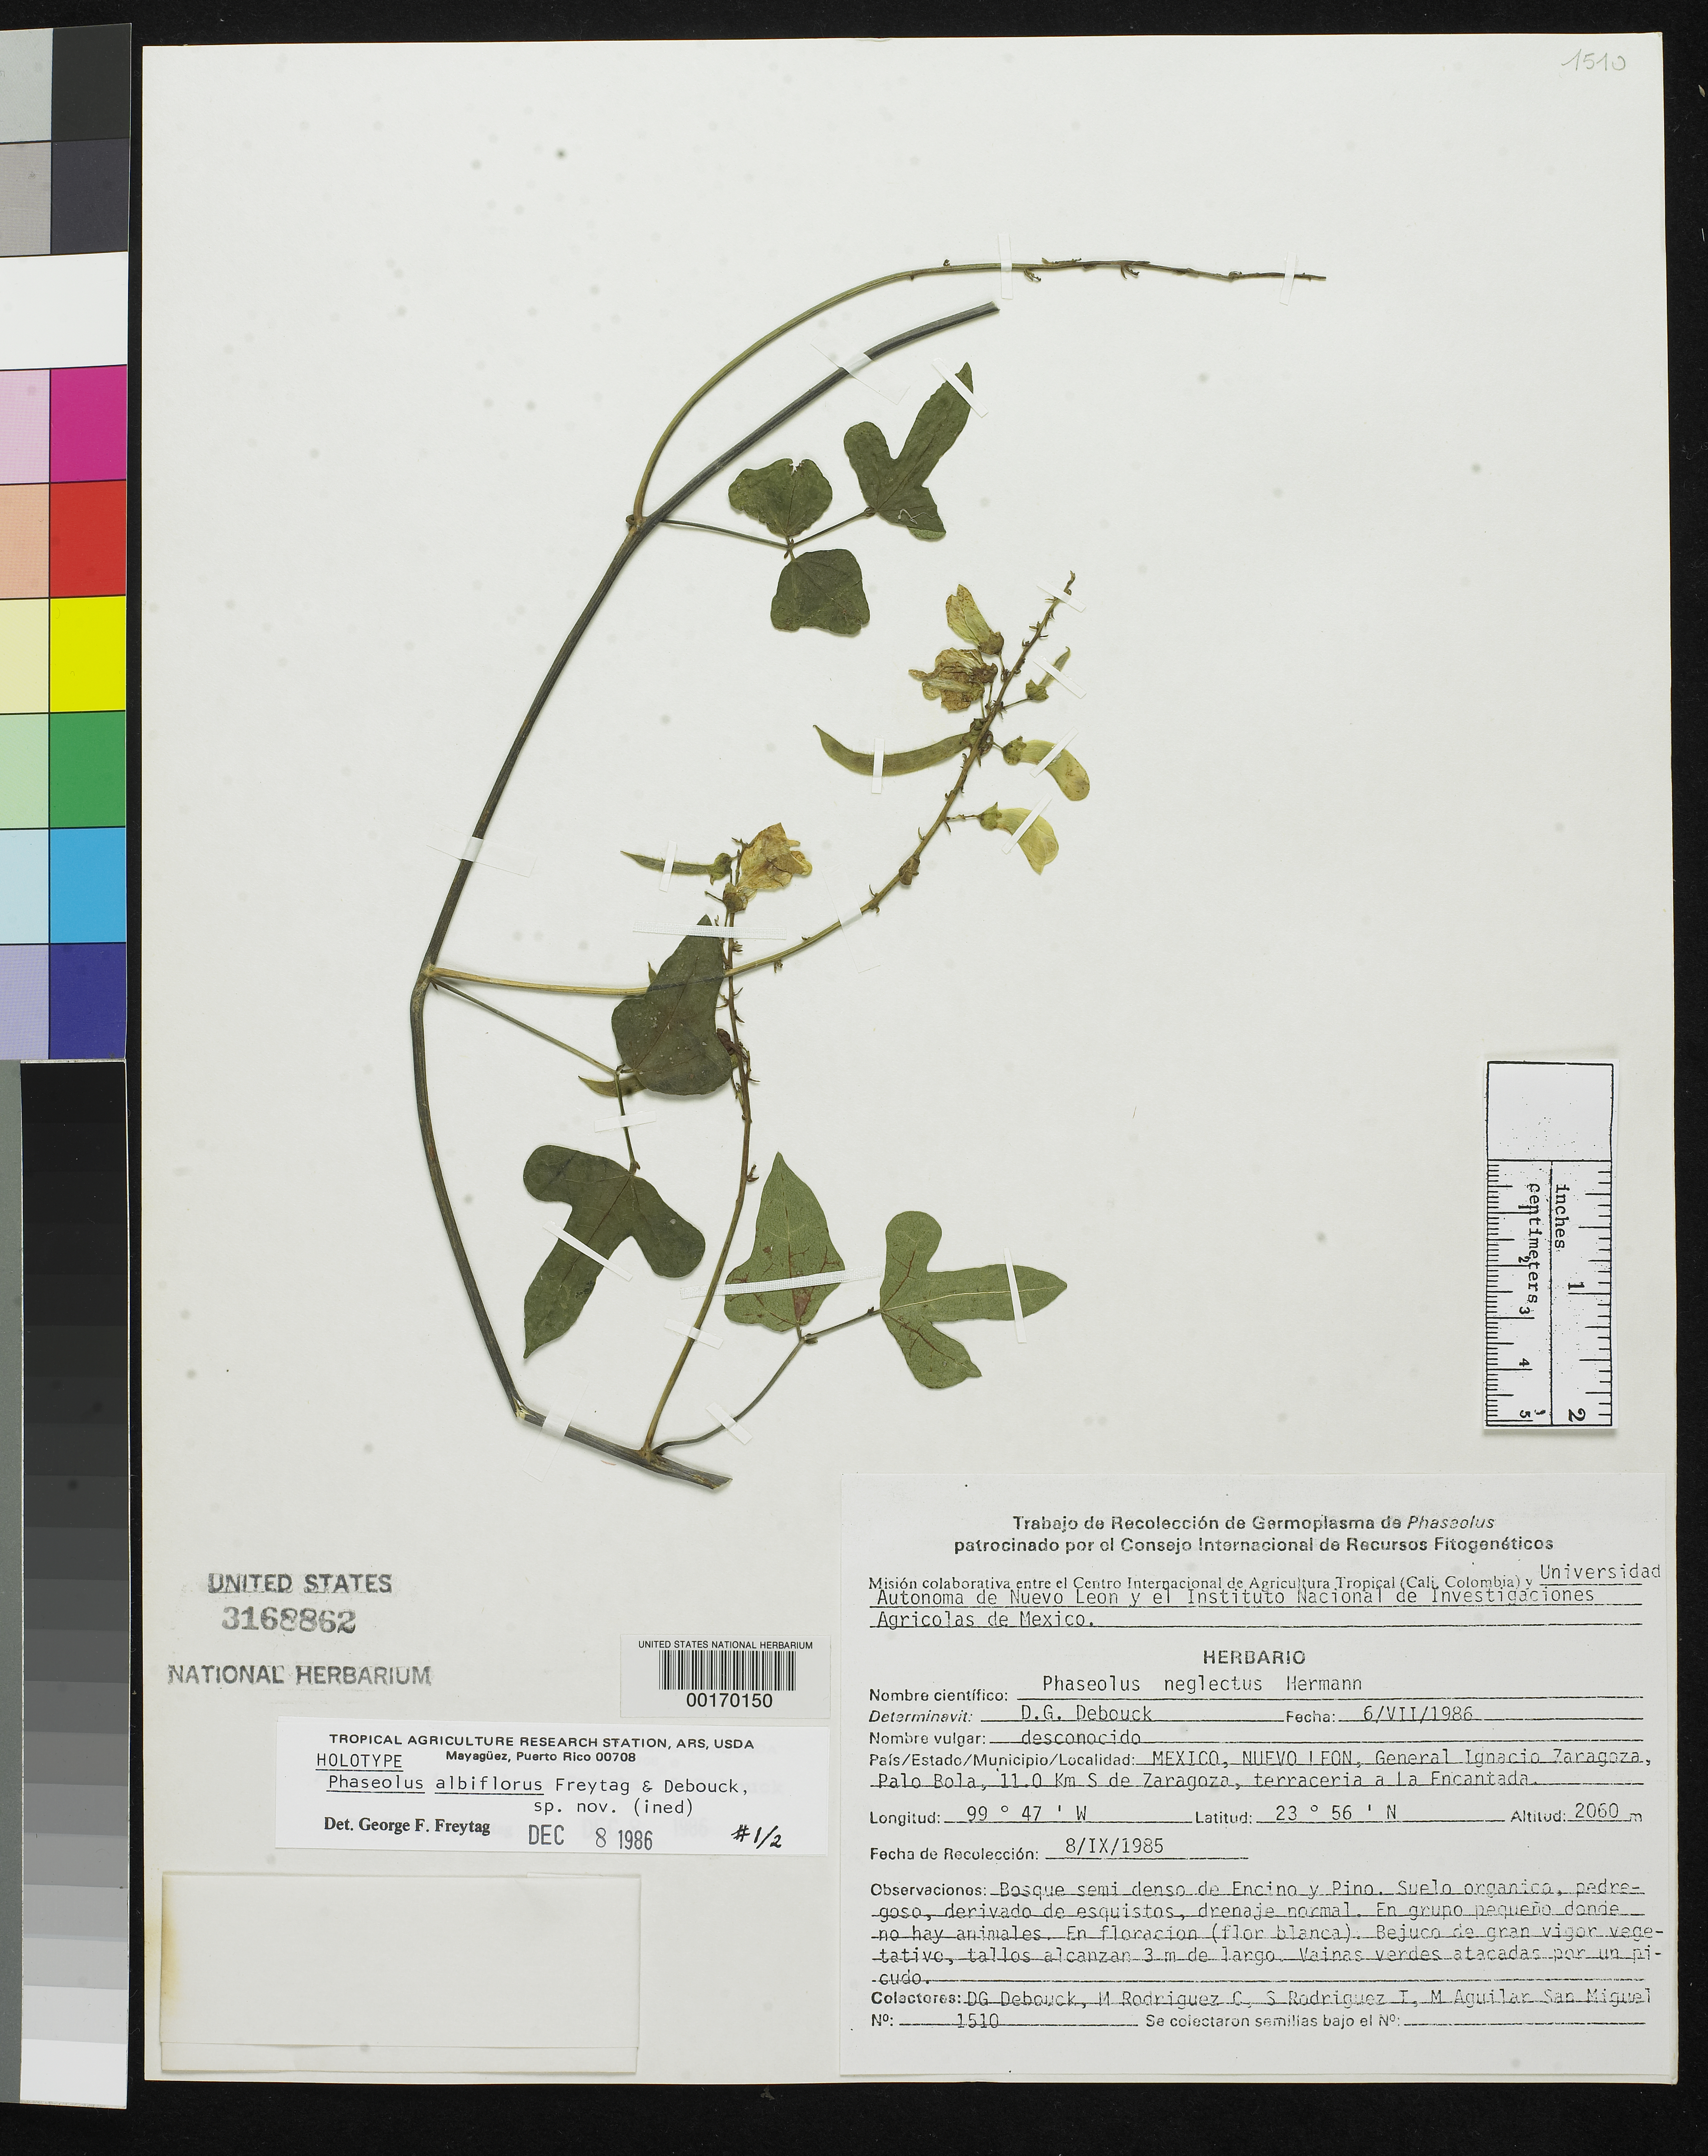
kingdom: Plantae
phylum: Tracheophyta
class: Magnoliopsida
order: Fabales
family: Fabaceae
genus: Phaseolus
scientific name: Phaseolus albiflorus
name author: Freytag & Debouck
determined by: Freytag, G. F.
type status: Holotype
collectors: D. Debouck, M. Rodriguez C., S. Rodriguez T. & M. Aguilar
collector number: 1510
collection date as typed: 06 Jul 1986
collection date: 1986-07-06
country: Mexico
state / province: Nuevo León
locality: General Ignacio Zaragoza, Palo Bola, 11.0 km S of Zaragoza, terraceria a La Encantada.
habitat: Bosque semi denso de Encino y Pino. Suelo organico, pedregoso, derivado de esquistos, drenaje normal.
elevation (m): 2060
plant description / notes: Holotype on 3 sheets acc. to Tropicos but only 2 sheets found; this sheet labeled "#1/2".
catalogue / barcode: US 3168862